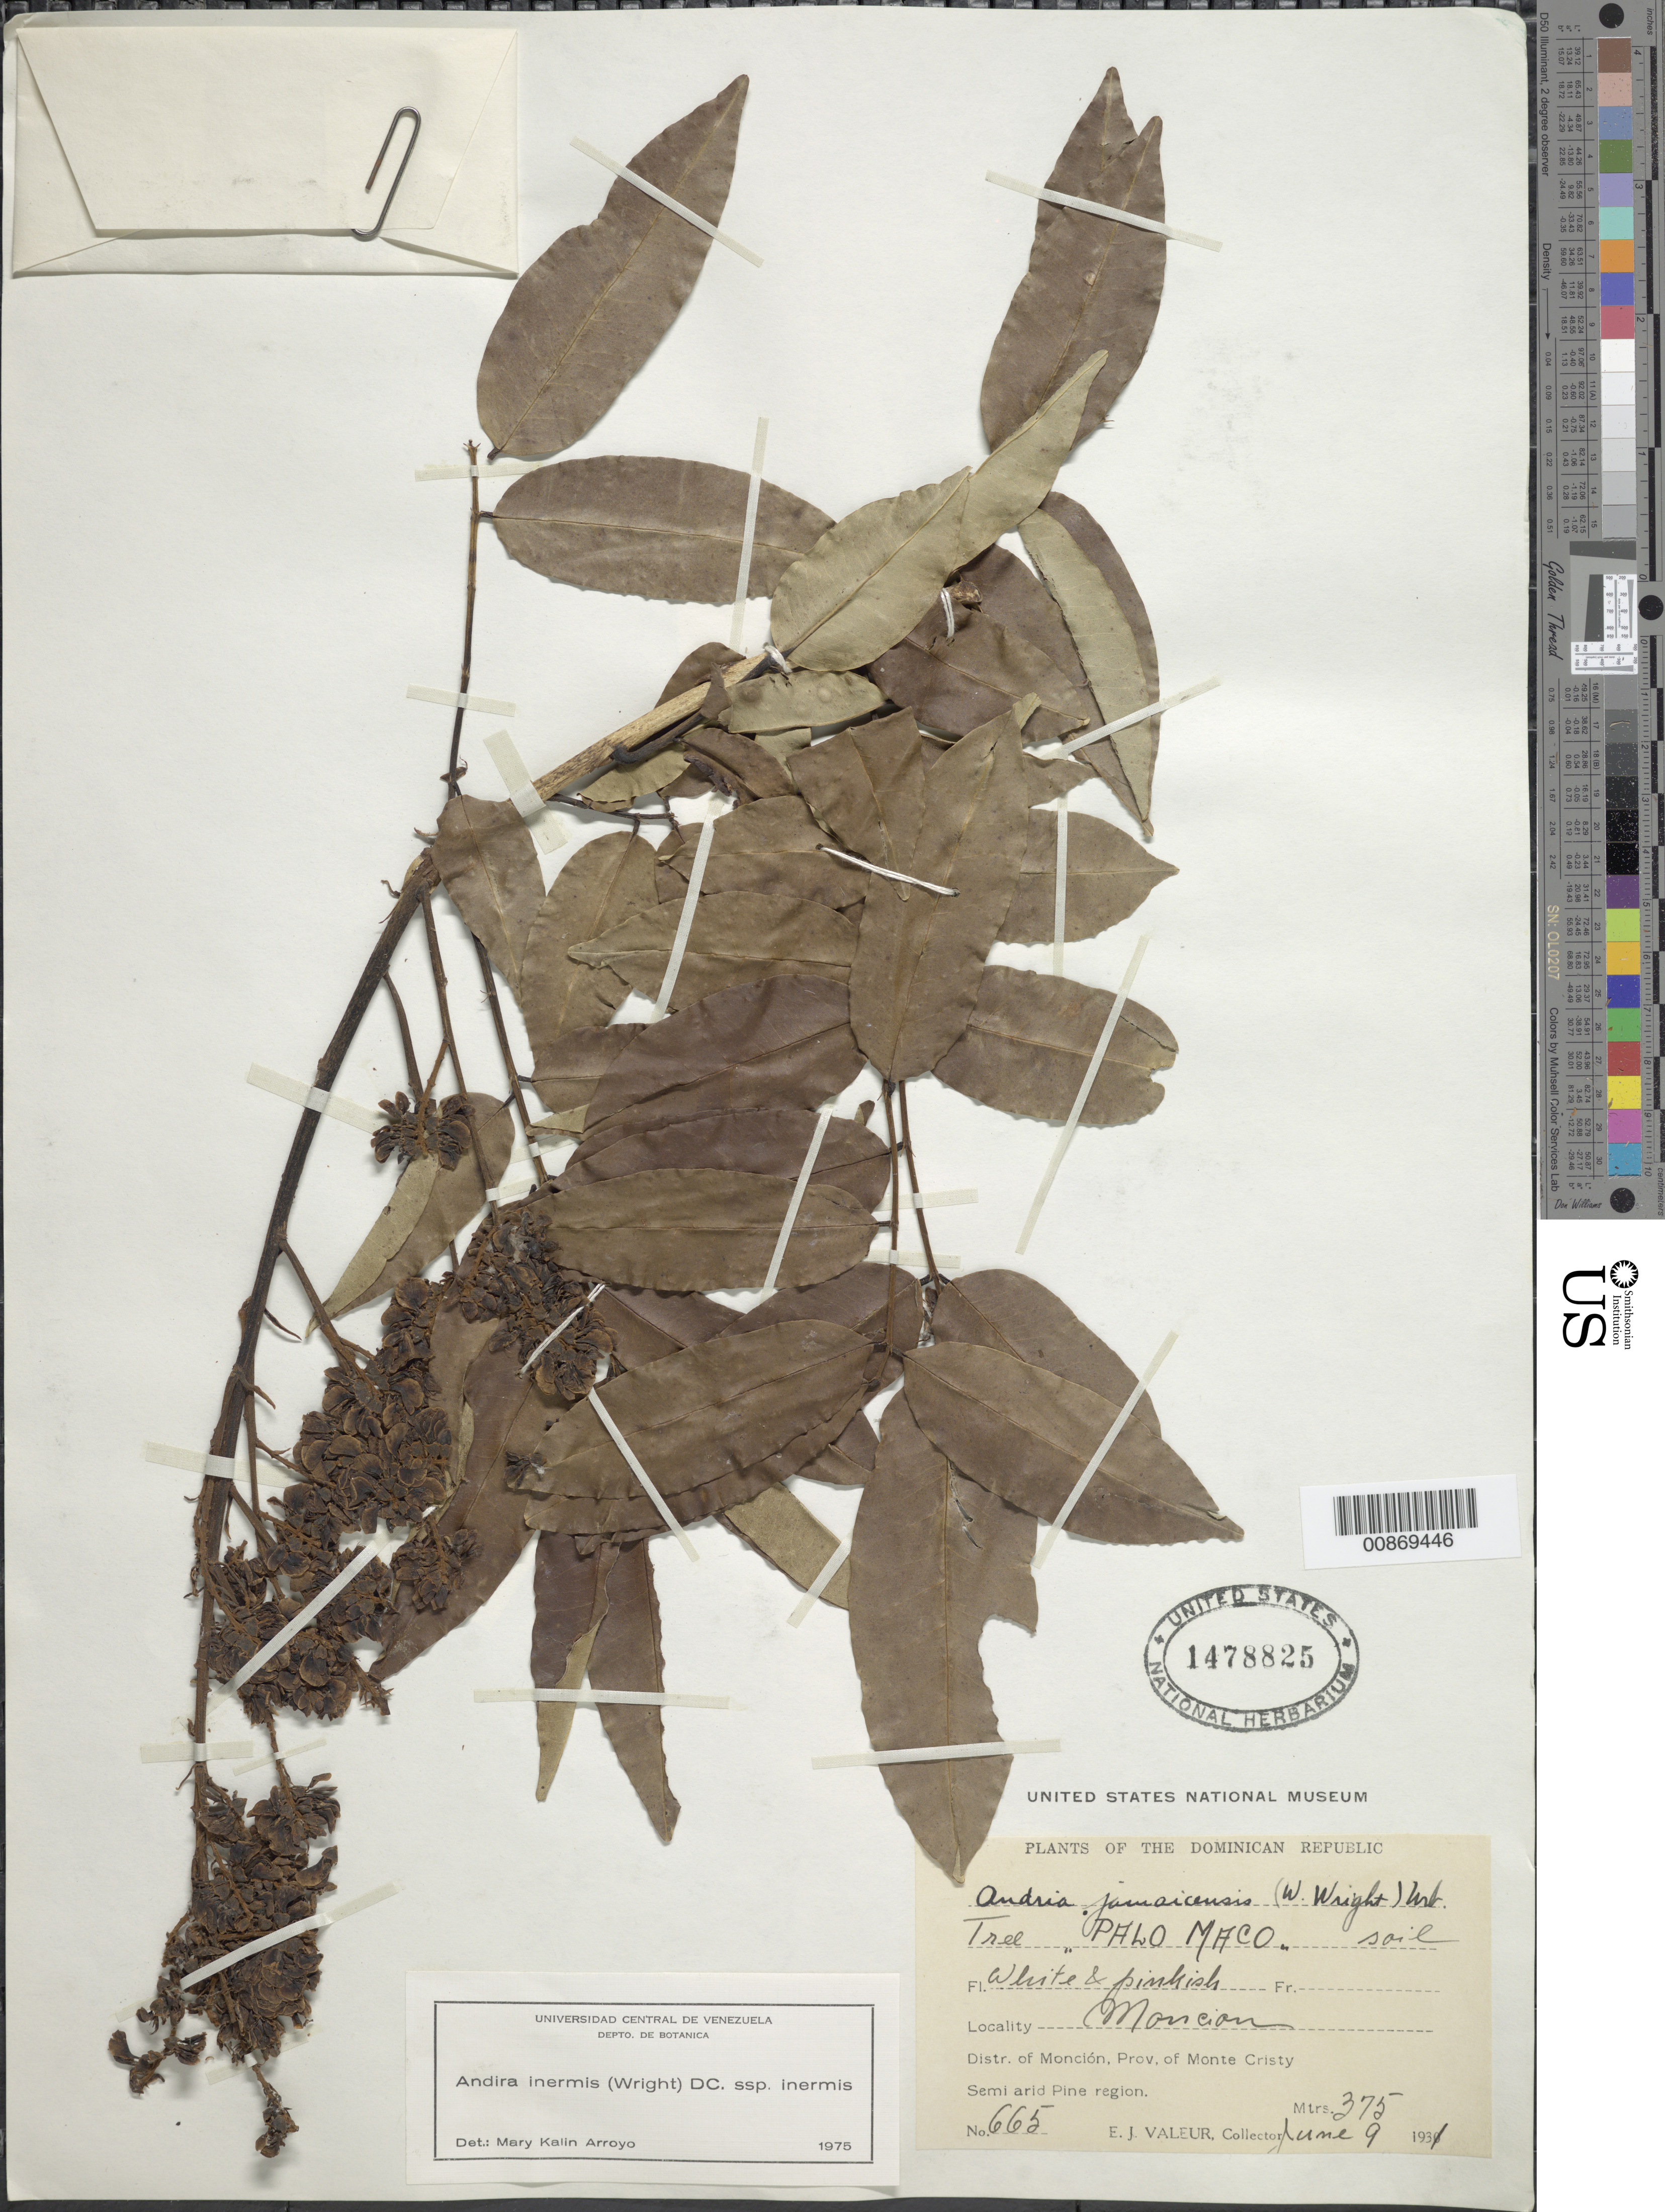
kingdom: Plantae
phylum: Tracheophyta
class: Magnoliopsida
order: Fabales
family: Fabaceae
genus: Andira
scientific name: Andira inermis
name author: (W. Wright) Kunth ex DC.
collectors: E. Valeur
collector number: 665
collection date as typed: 09 Jun 1931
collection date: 1931-06-09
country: Dominican Republic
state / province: Monte Cristi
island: Hispaniola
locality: Monción, Distr. of Monción.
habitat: Semi arid Pine region. Soil.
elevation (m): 375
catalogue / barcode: US 1478825